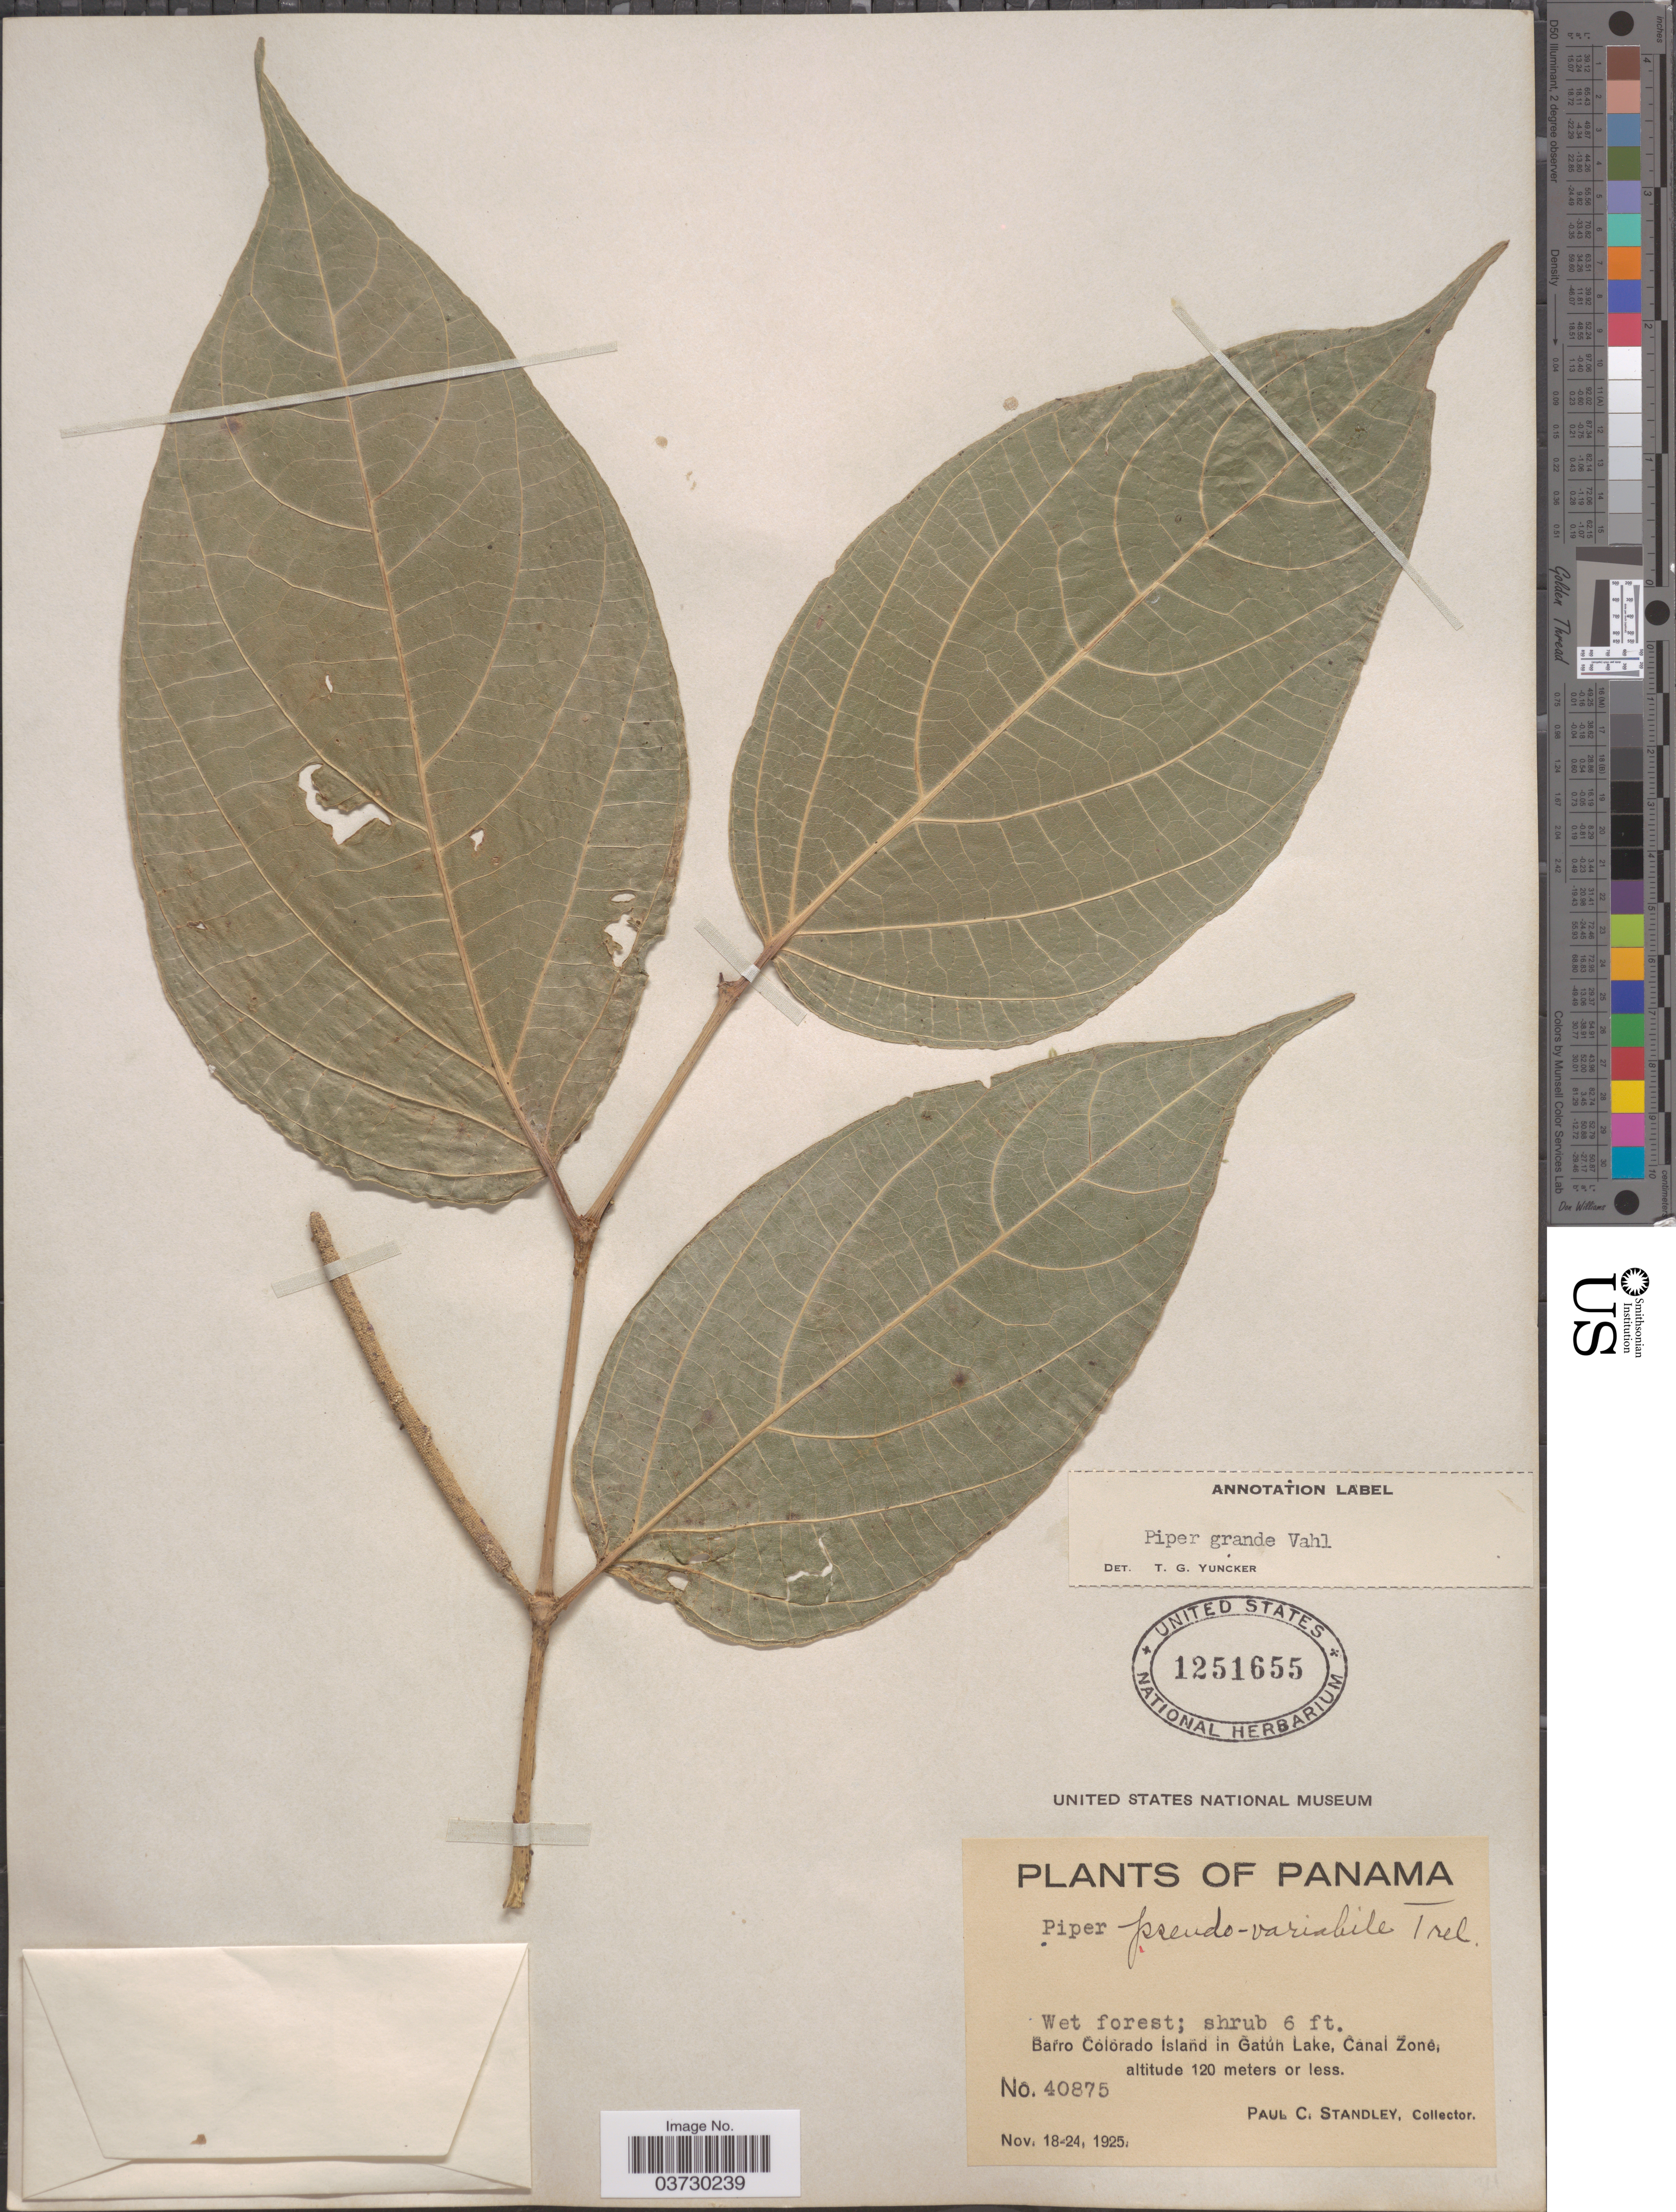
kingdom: Plantae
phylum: Tracheophyta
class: Magnoliopsida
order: Piperales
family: Piperaceae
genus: Piper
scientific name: Piper grande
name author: Vahl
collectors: P. C. Standley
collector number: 40875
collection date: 1925-11-18/1925-11-24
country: Panama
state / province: Panamá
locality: Barro Colorado Island in Gatún Lake, Canal Zone.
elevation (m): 120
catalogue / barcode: US 1251655